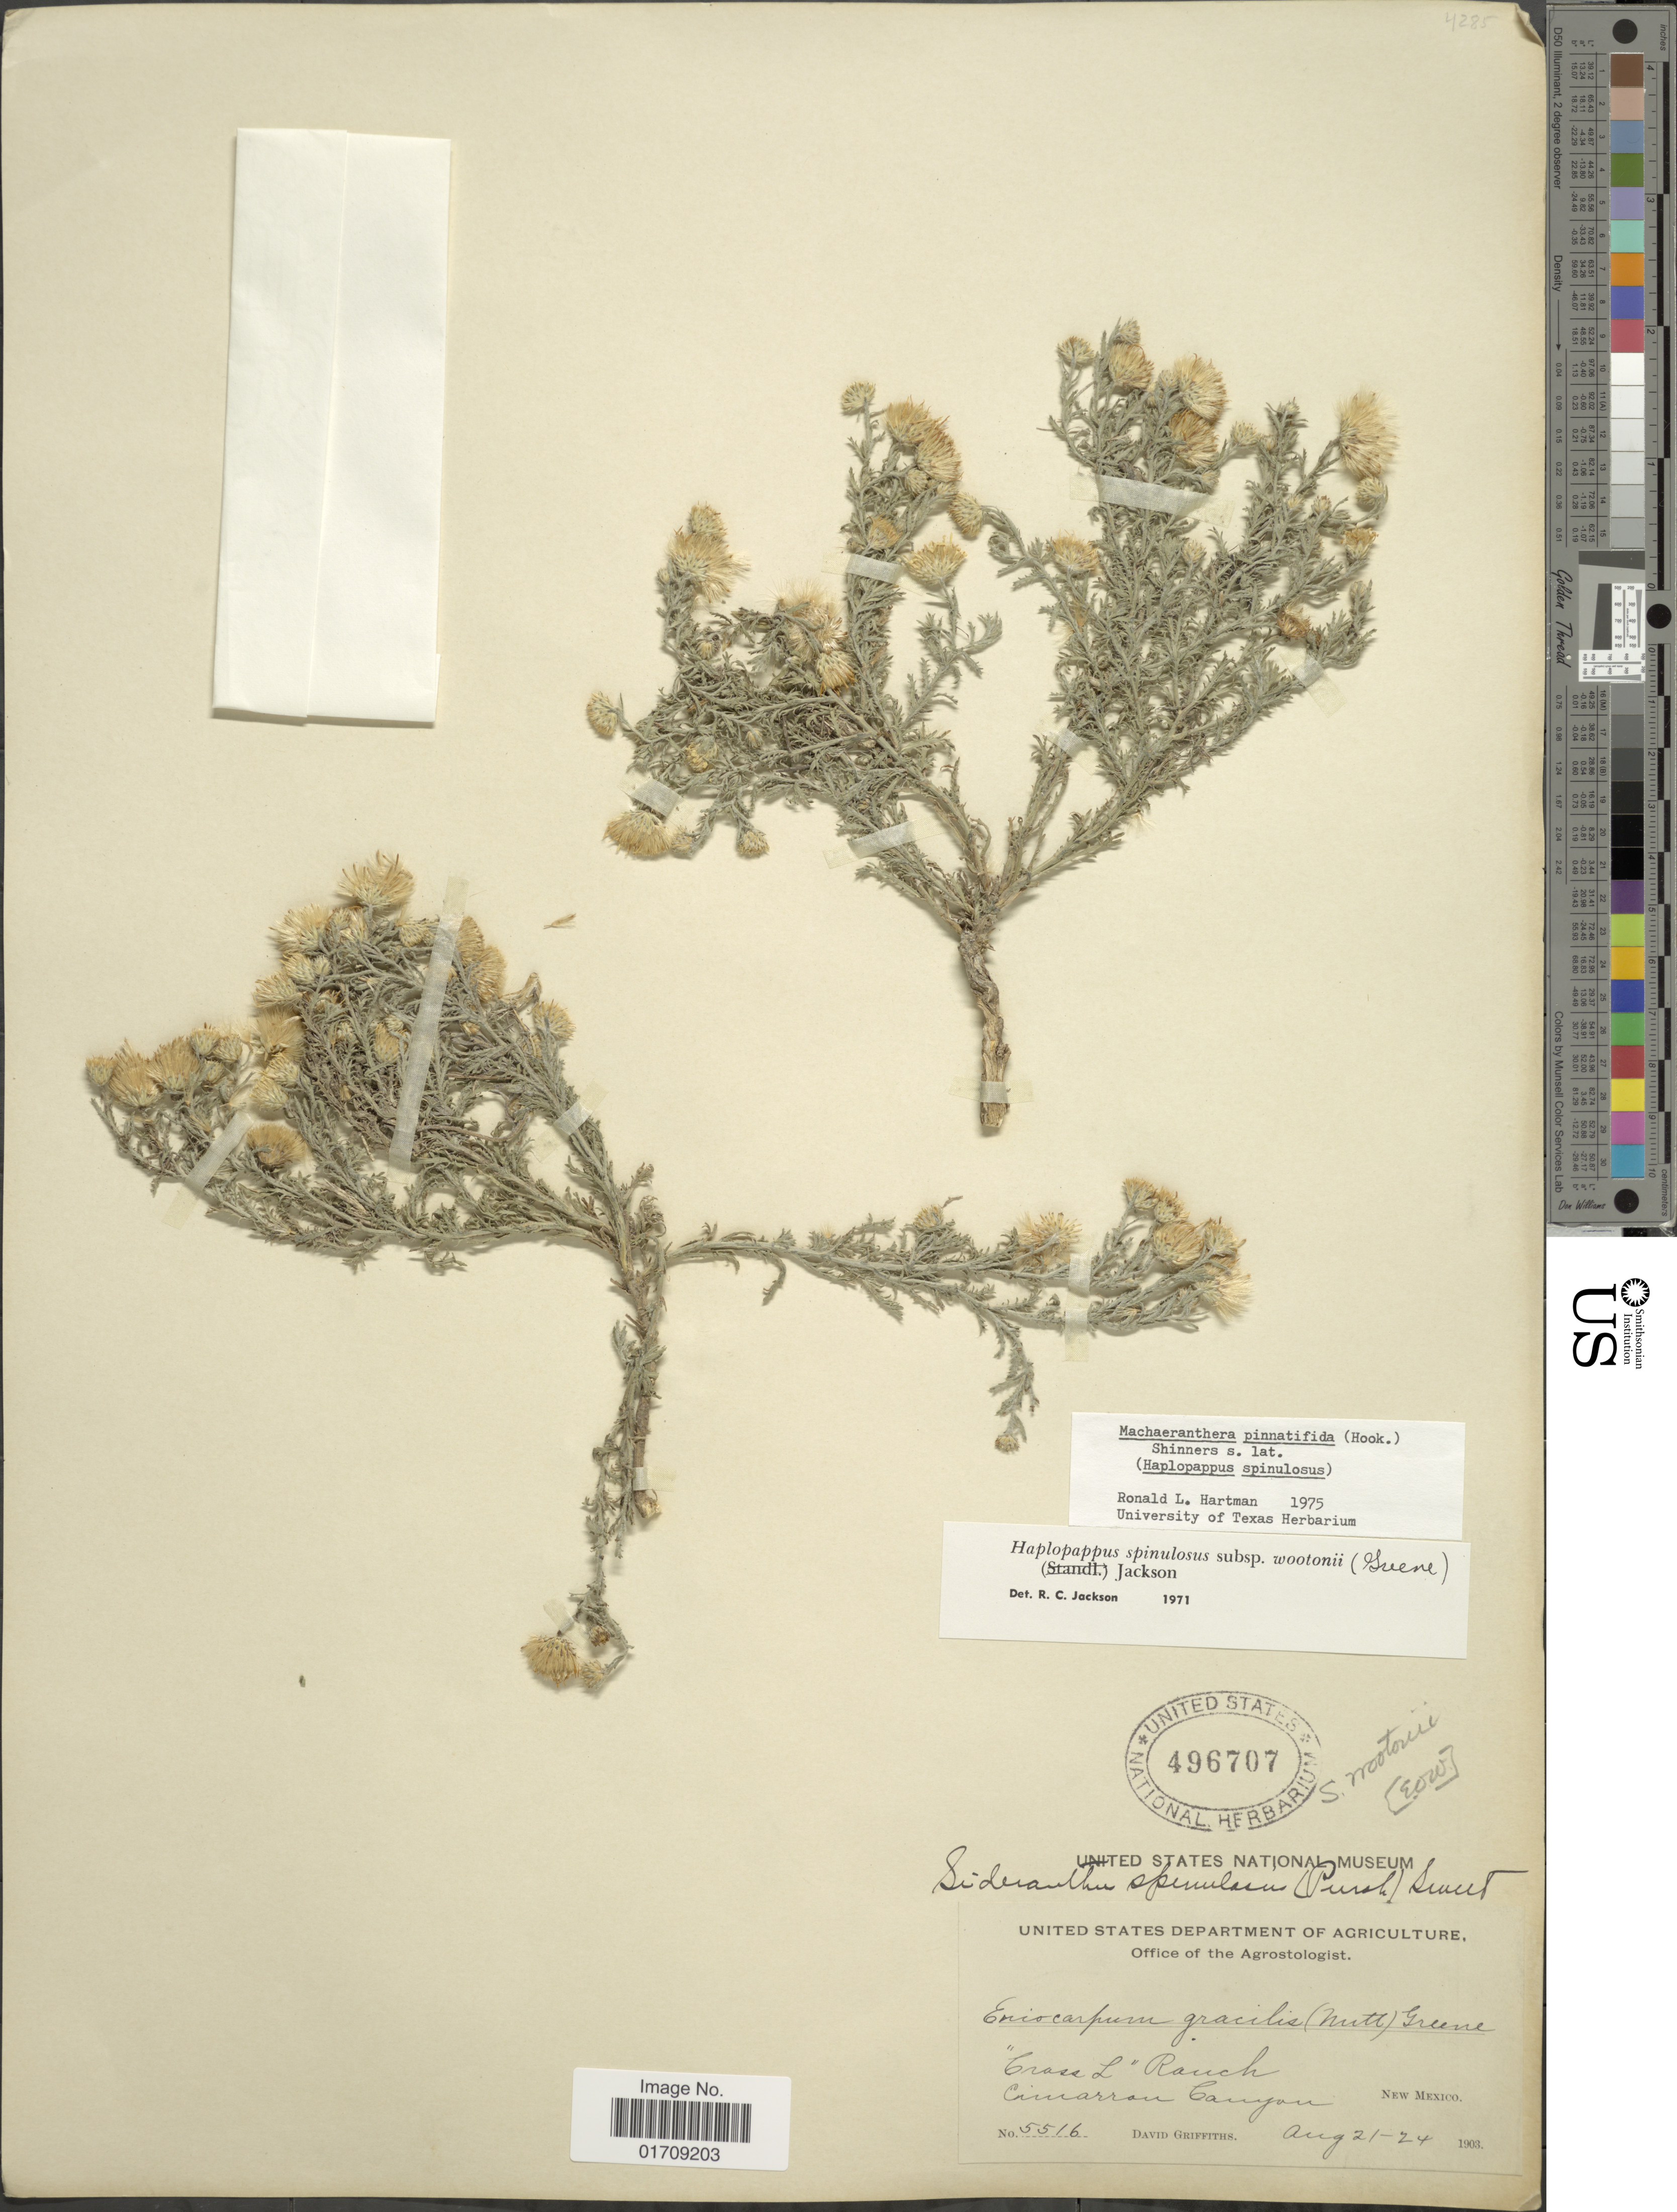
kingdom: Plantae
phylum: Tracheophyta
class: Magnoliopsida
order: Asterales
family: Asteraceae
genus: Machaeranthera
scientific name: Machaeranthera pinnatifida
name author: (Hook.) Shinners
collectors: D. Griffiths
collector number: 5516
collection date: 1903-08-21/1903-08-24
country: United States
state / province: New Mexico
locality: Cross L Ranch, Cimarron Canyon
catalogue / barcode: US 496707